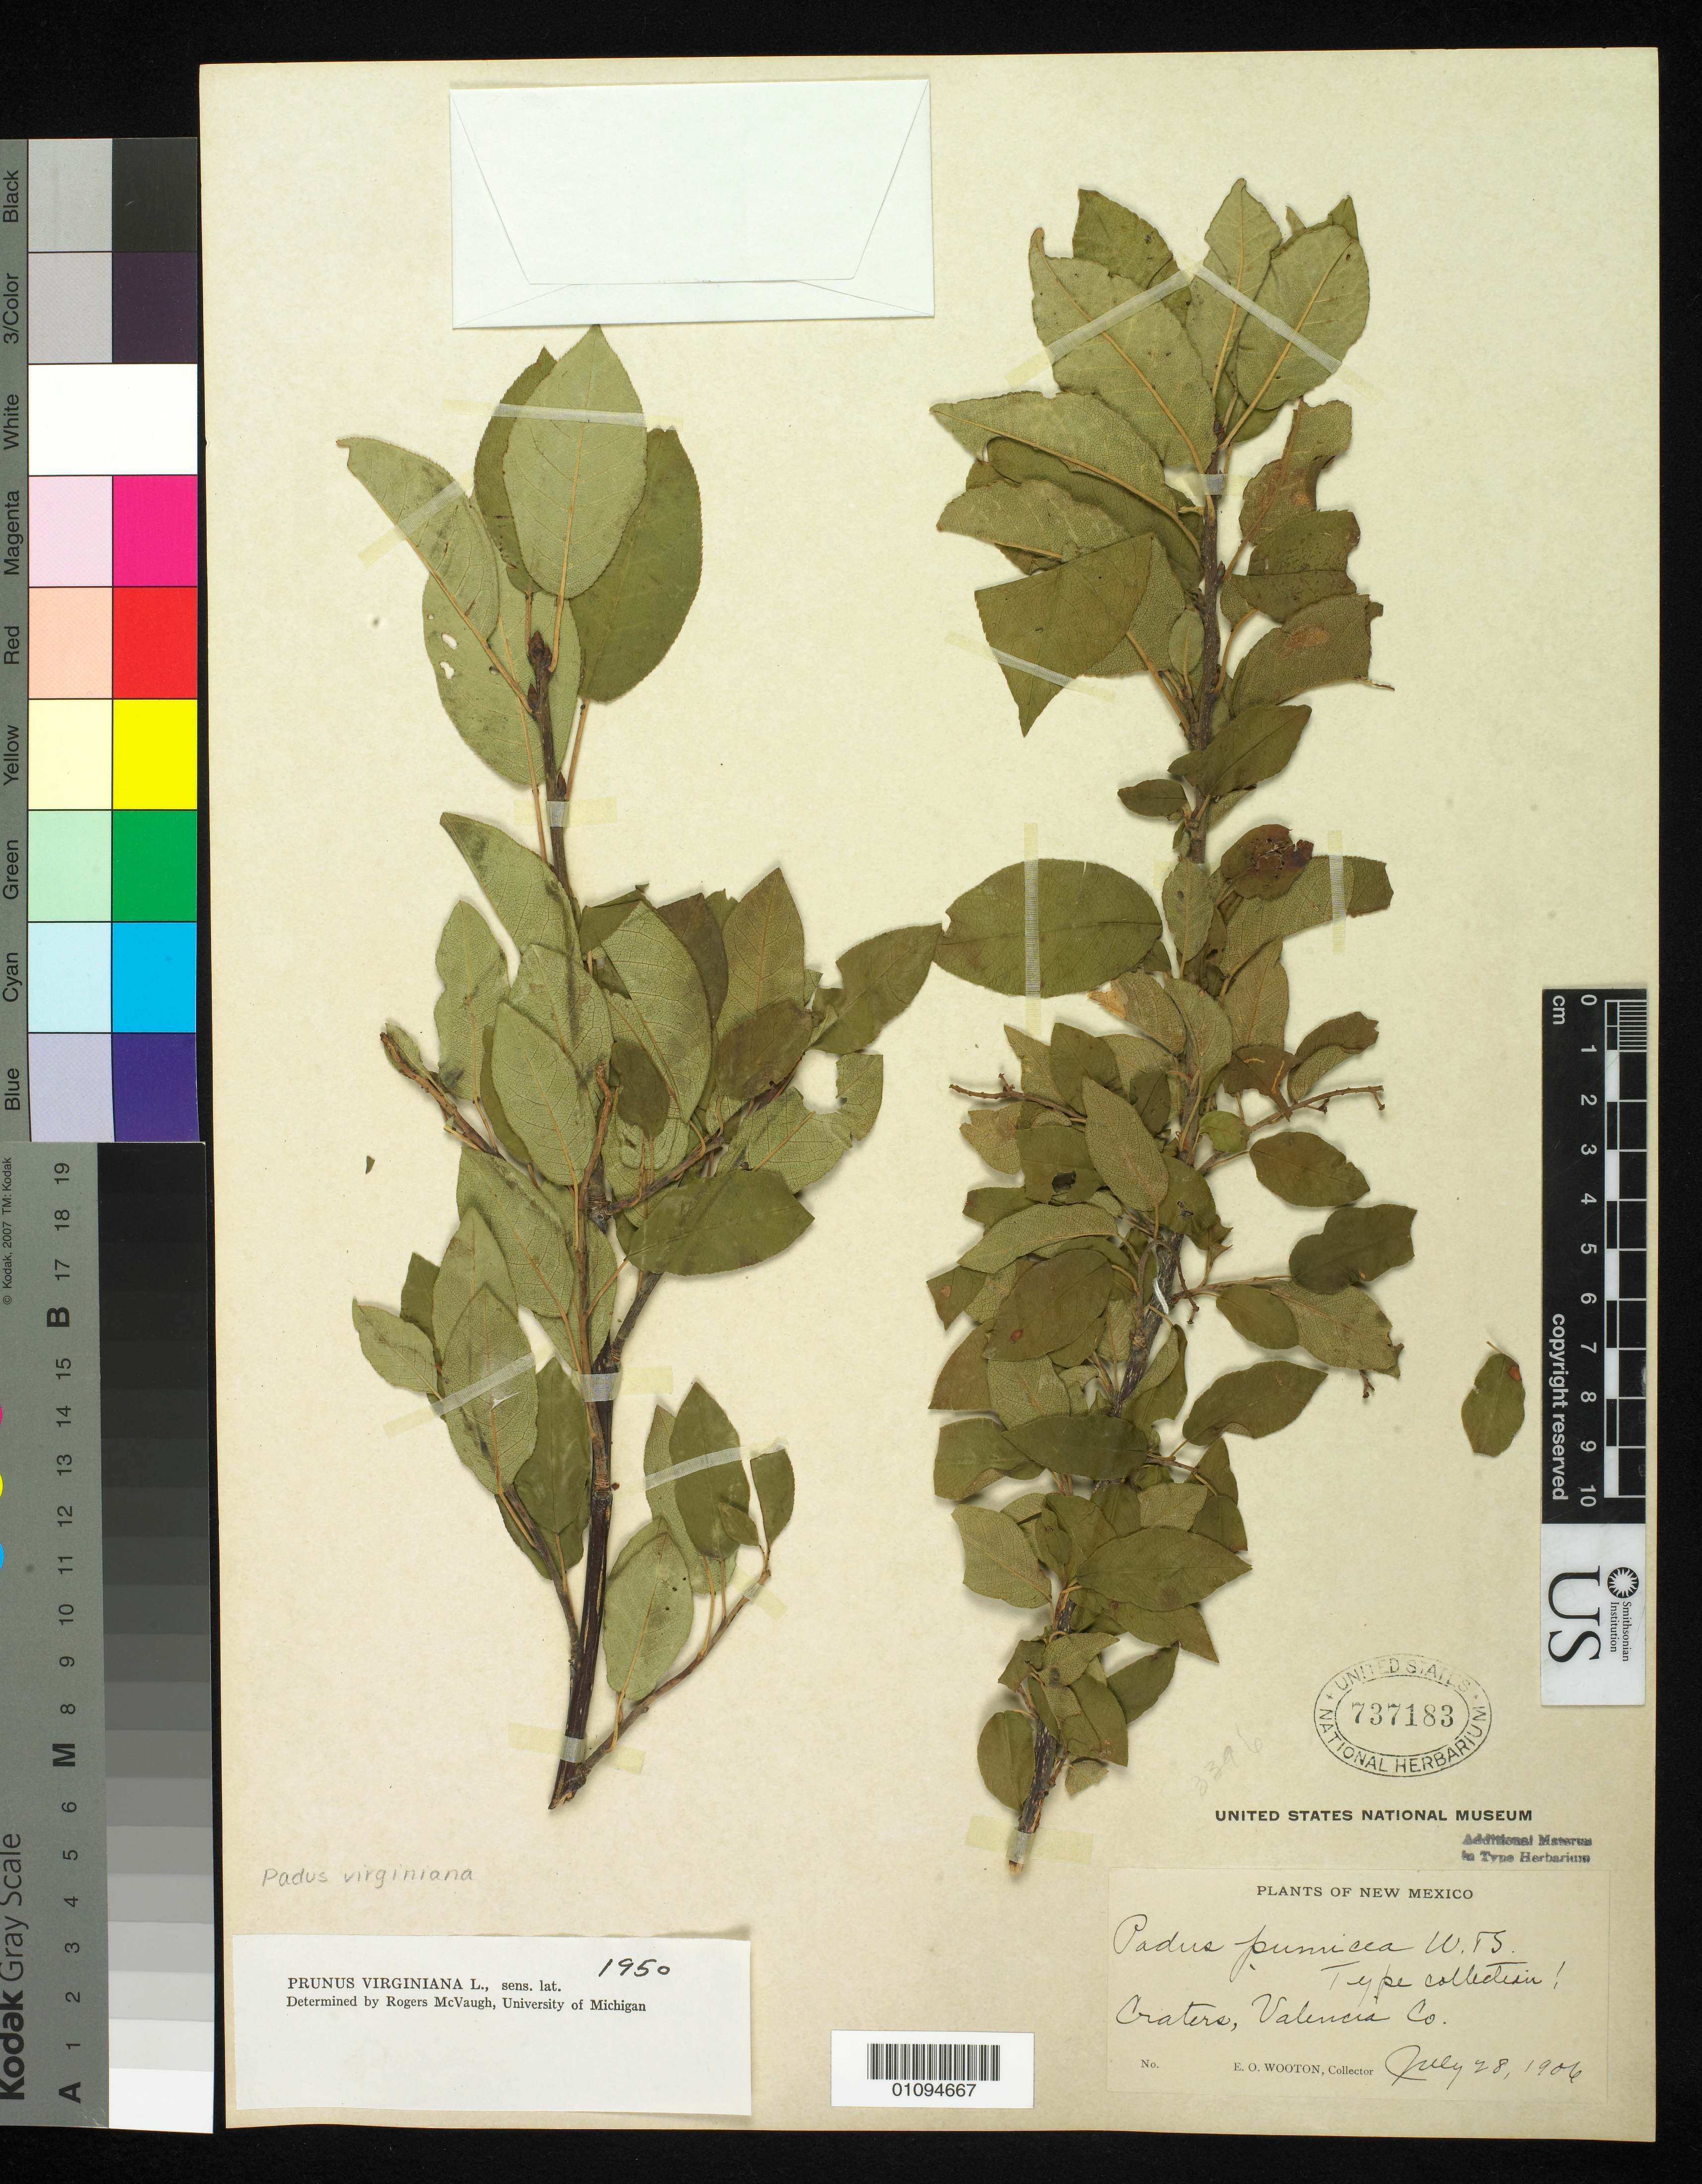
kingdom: Plantae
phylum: Tracheophyta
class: Magnoliopsida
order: Rosales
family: Rosaceae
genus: Padus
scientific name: Padus pumicea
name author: Wooton & Standl.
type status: Isotype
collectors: E. O. Wooton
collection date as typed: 28 Jul 1906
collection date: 1906-07-28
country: United States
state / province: New Mexico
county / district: Valencia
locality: Craters.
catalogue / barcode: US 737183